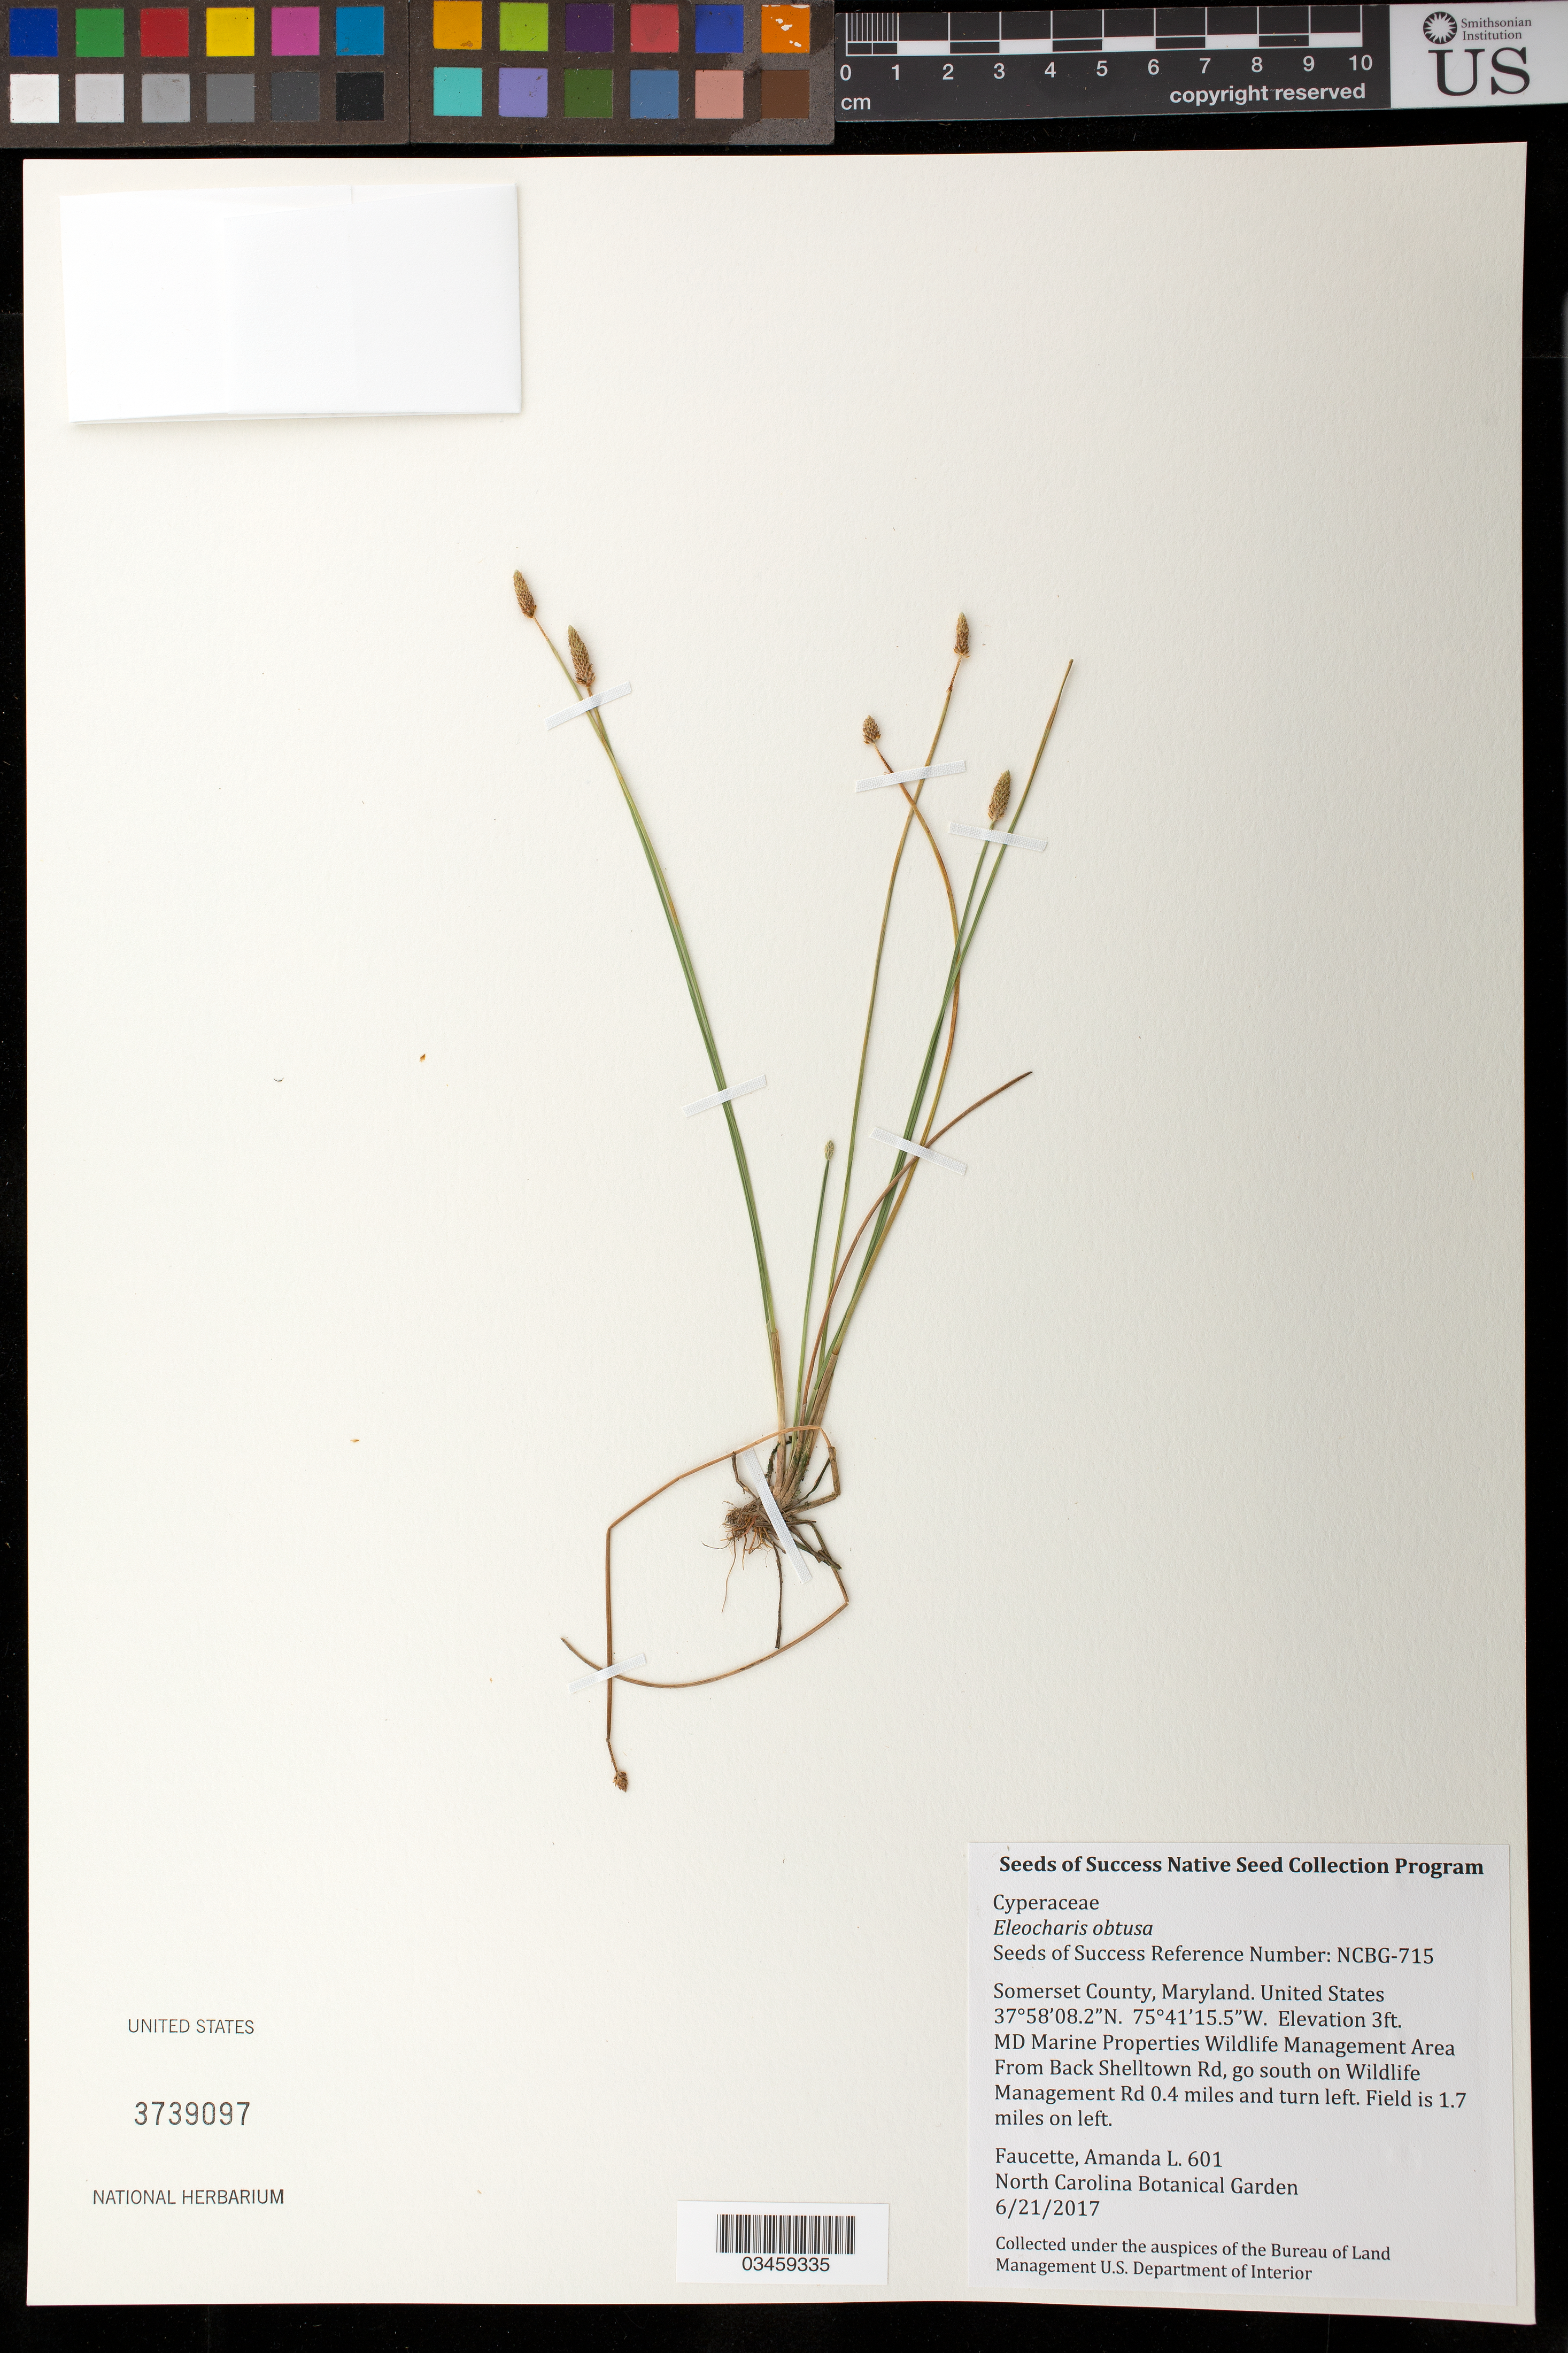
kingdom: Plantae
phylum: Tracheophyta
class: Liliopsida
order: Poales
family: Cyperaceae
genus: Eleocharis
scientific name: Eleocharis engelmannii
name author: Steud.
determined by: Strong, Mark T., (BOT), Smithsonian Institution - National Museum of Natural History (UNITED STATES)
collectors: A. Faucette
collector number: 601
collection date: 2017-06-21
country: United States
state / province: Maryland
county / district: Somerset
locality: MD Marine Properties Wildlife Management Area, from Back Shelltown Rd go S on Wildlife Management Rd. 0.4 mi. and turn left for 1.7 mi.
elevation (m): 1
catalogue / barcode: US 3739097